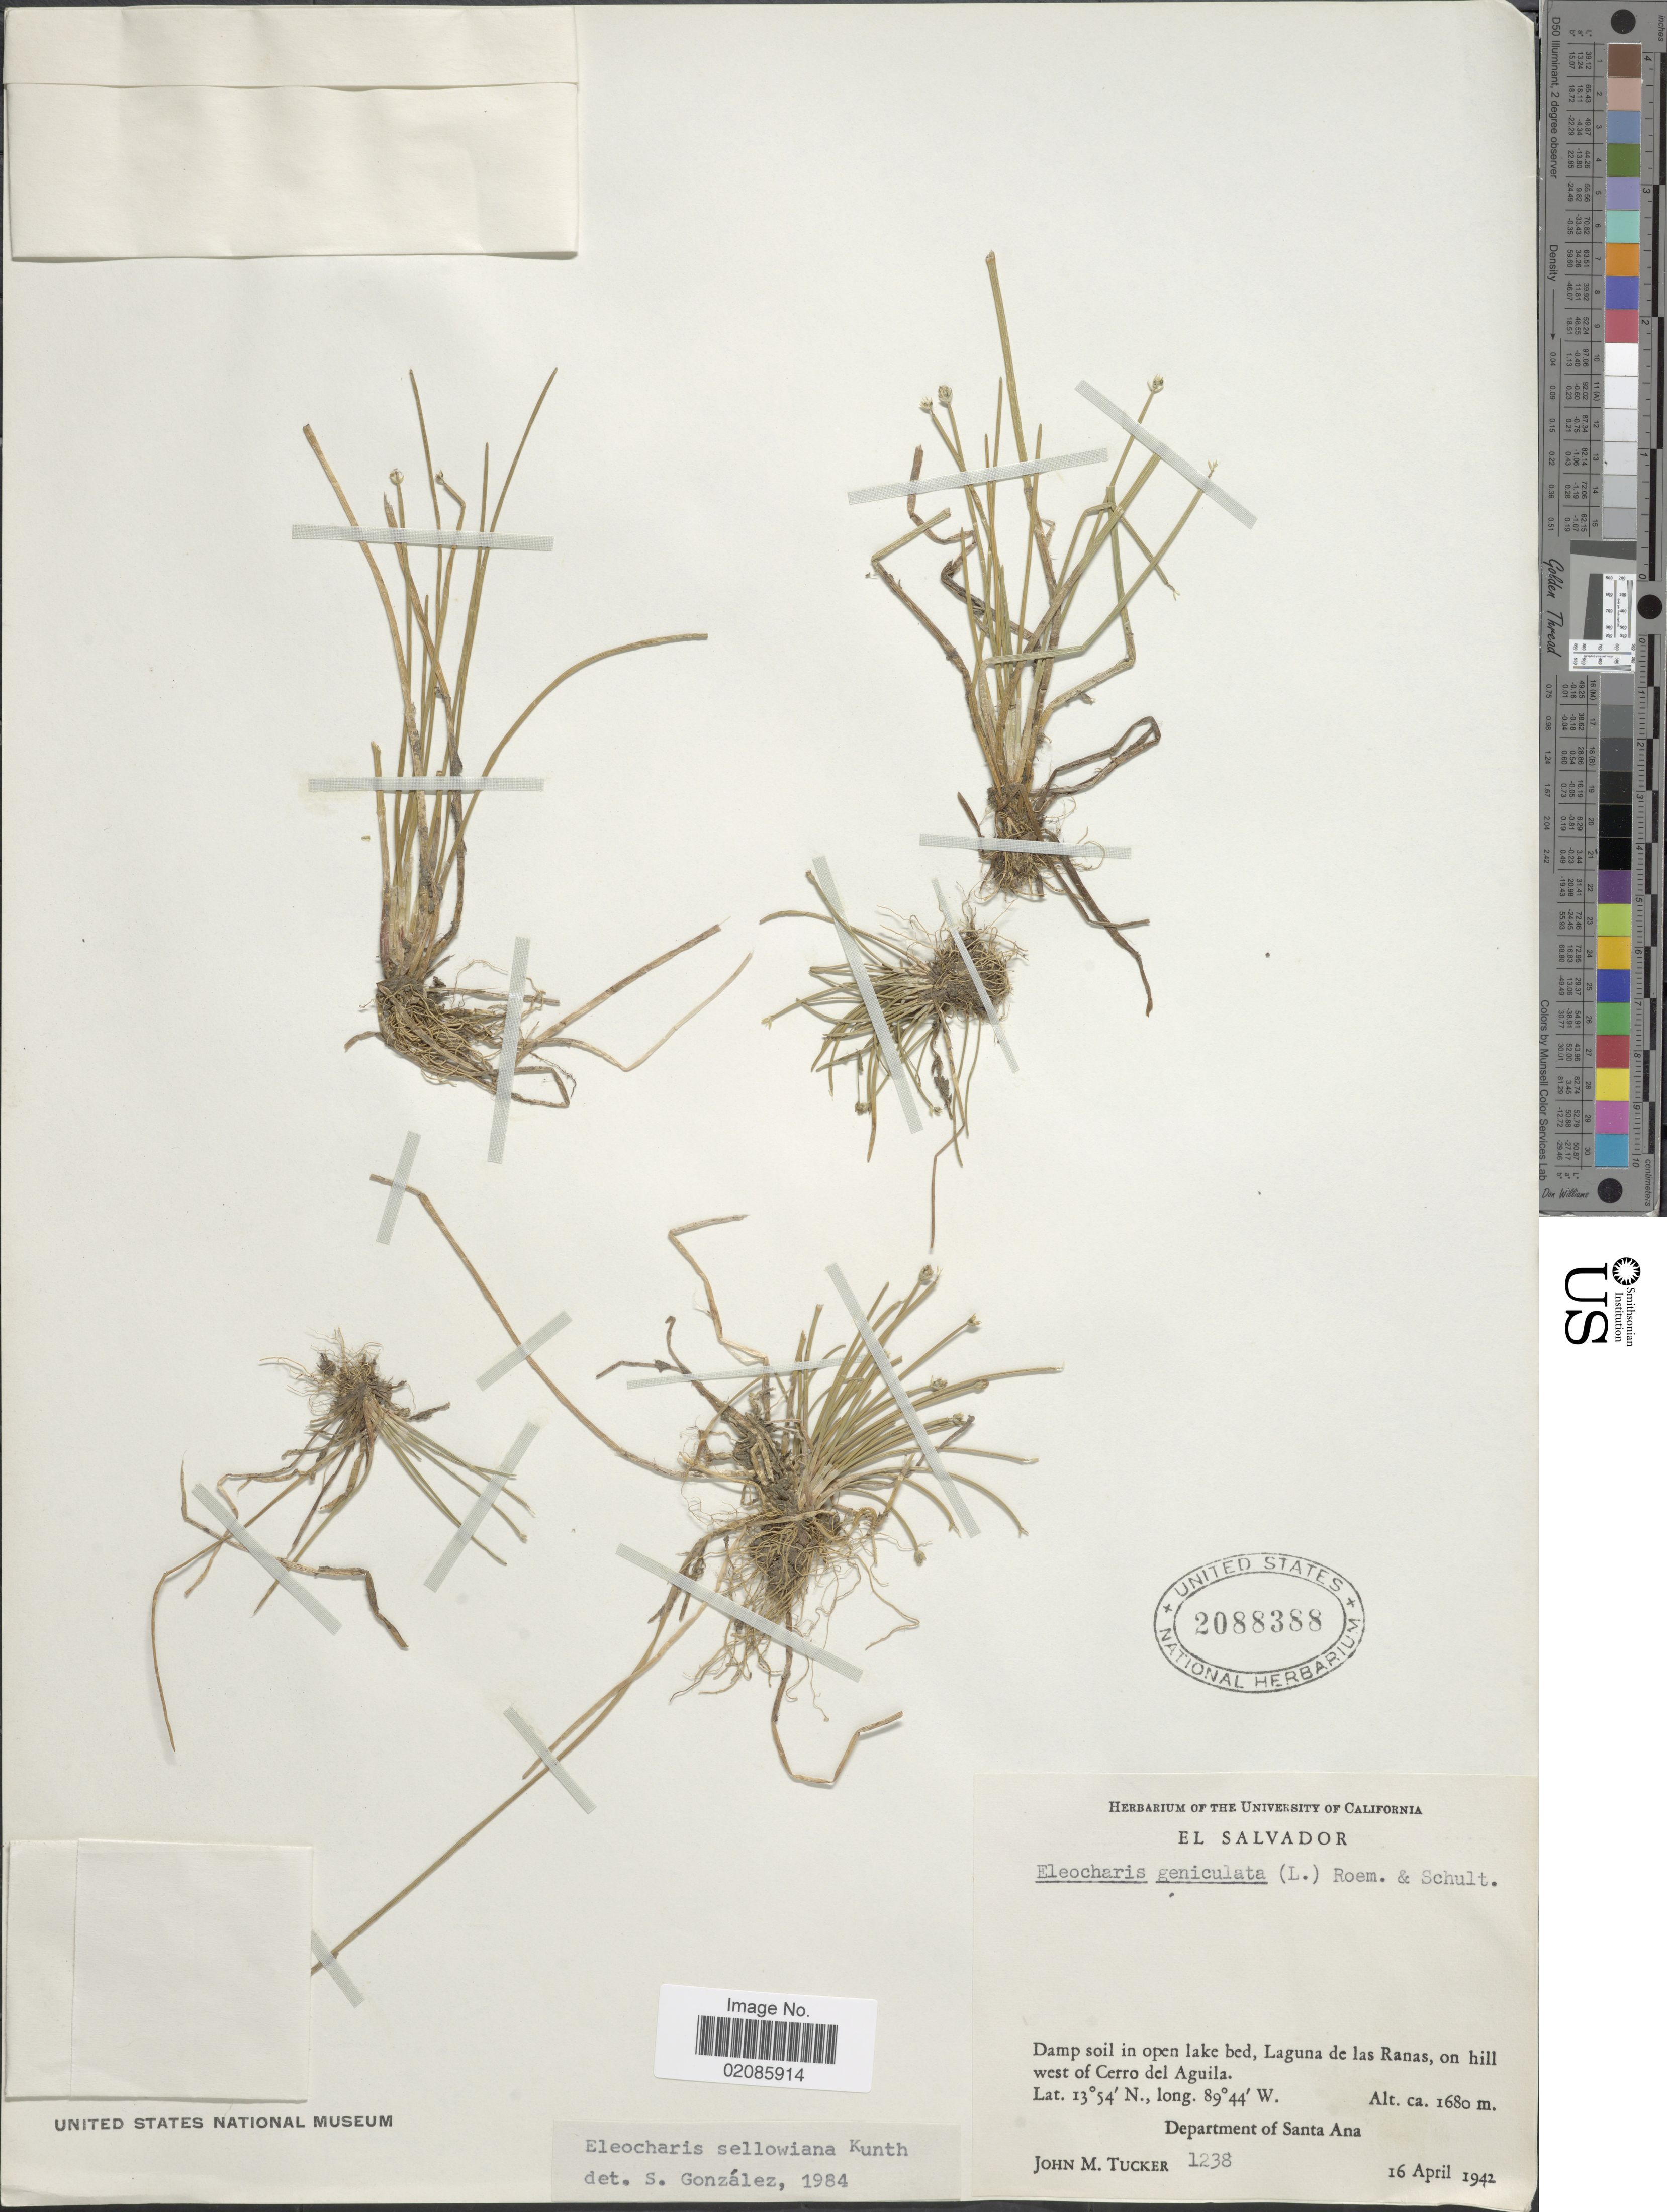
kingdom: Plantae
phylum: Tracheophyta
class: Liliopsida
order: Poales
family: Cyperaceae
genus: Eleocharis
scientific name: Eleocharis sellowiana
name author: Kunth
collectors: J. M. Tucker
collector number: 1238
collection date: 1942-04-16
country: El Salvador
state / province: Santa Ana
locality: Laguna de las Ranas, on hill west of Cerro del Aguila.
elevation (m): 1680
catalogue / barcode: US 2088388